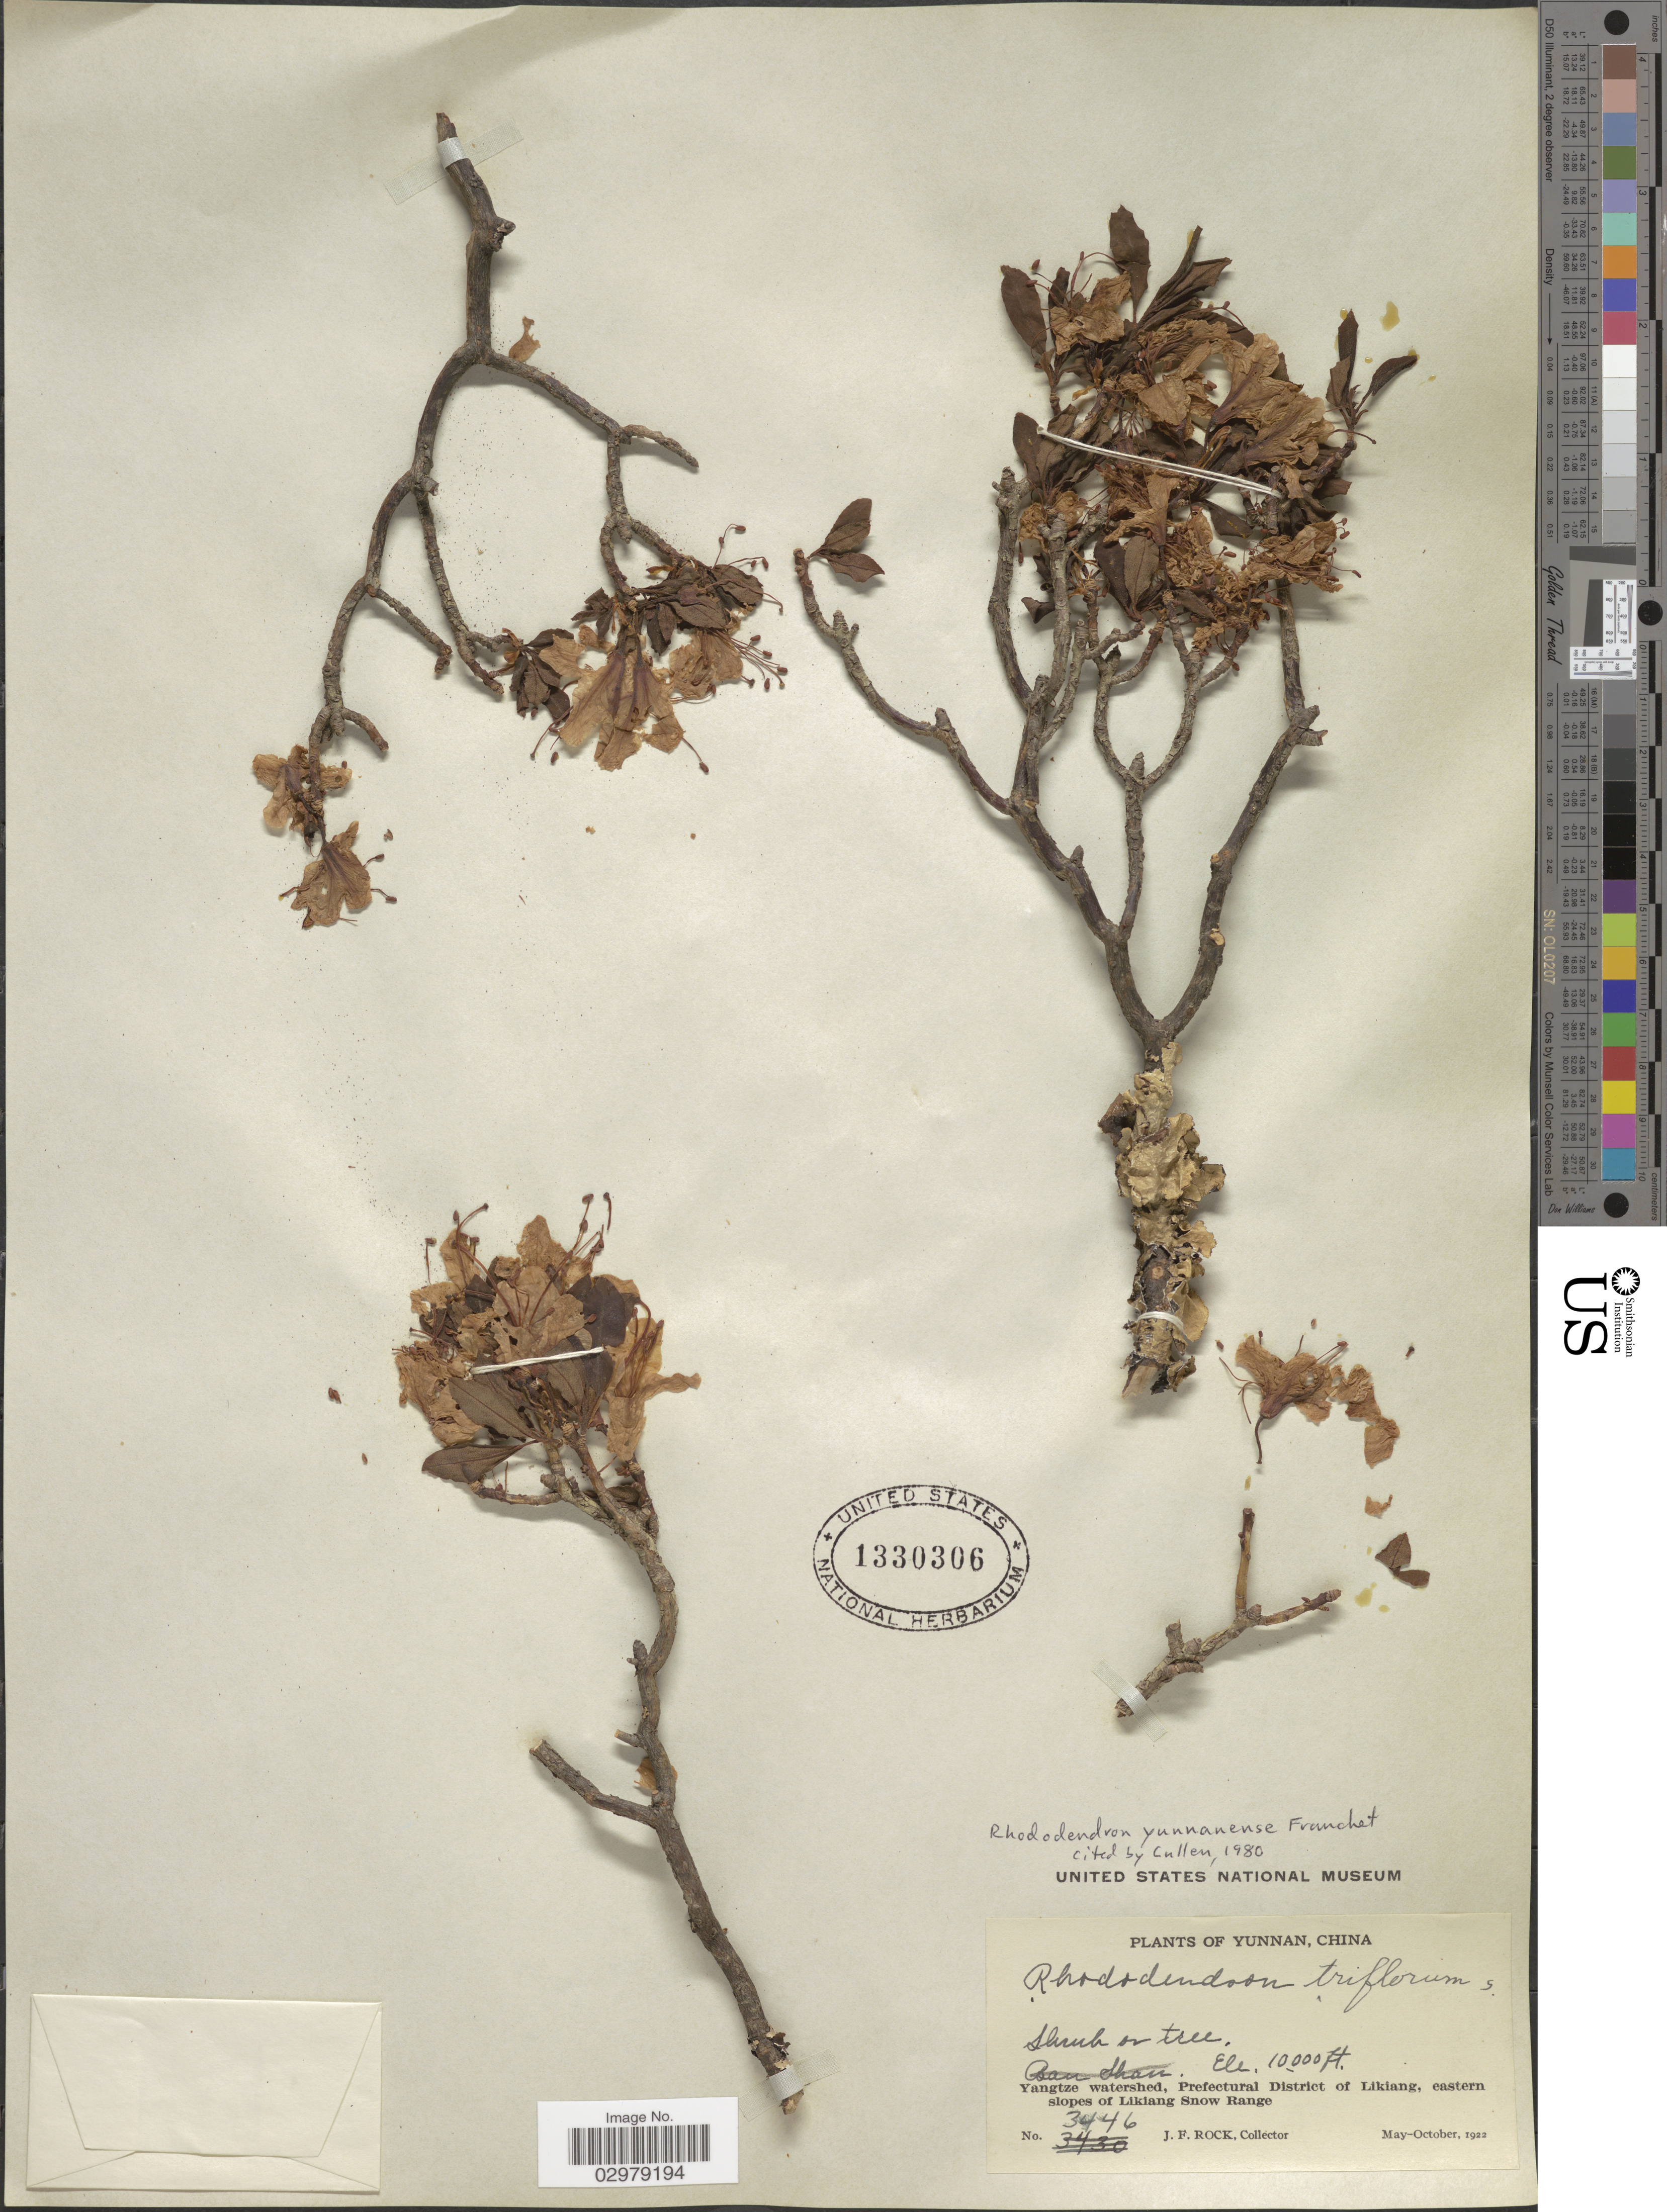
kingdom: Plantae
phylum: Tracheophyta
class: Magnoliopsida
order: Ericales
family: Ericaceae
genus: Rhododendron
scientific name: Rhododendron yunnanense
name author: Franch.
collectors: J. Rock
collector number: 3446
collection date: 1922-05/1922-10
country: China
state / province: Yunnan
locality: Yangtze watershed, Prefectural District of Likiang, eastern slopes of Likiang Snow Range.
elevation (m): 3048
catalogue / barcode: US 1330306